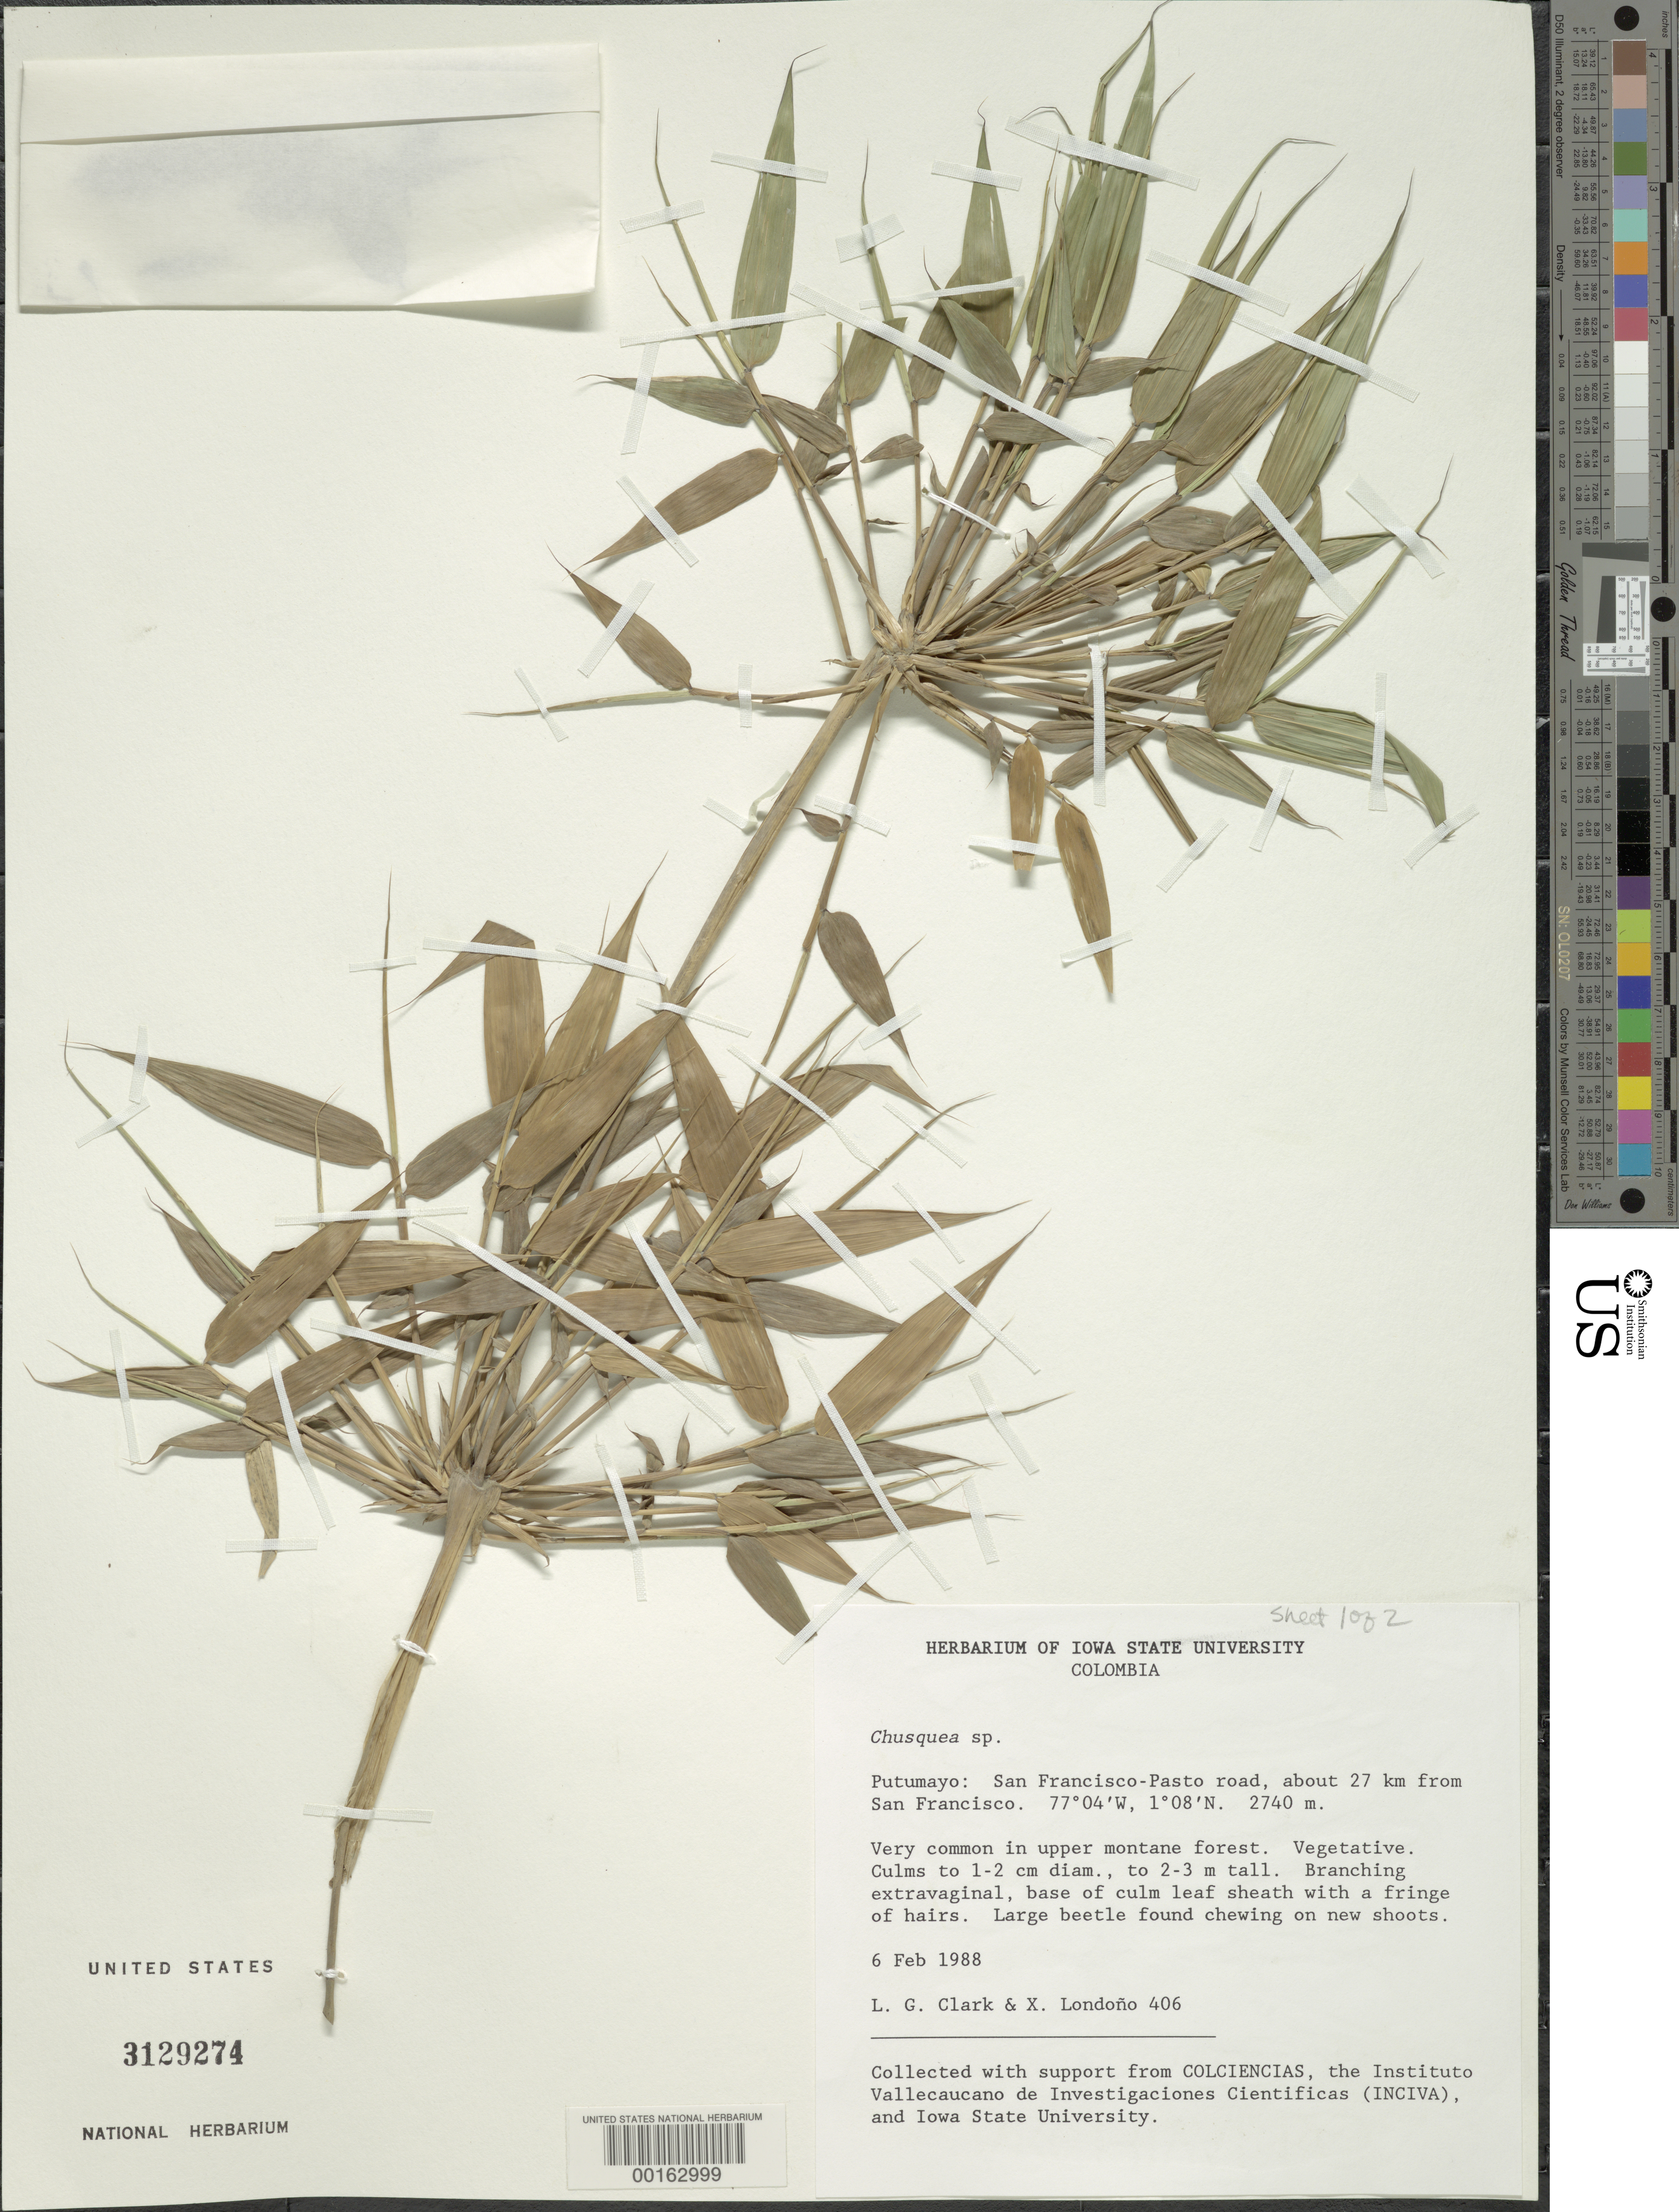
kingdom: Plantae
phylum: Tracheophyta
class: Liliopsida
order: Poales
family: Poaceae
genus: Chusquea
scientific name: Chusquea sp.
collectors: L. G. Clark & X. Londoño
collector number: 406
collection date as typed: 06 Feb 1988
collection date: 1988-02-06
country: Colombia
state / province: Putumayo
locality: San Francisco-Pasto road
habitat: In upper montane forest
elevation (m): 2740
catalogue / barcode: US 3129274